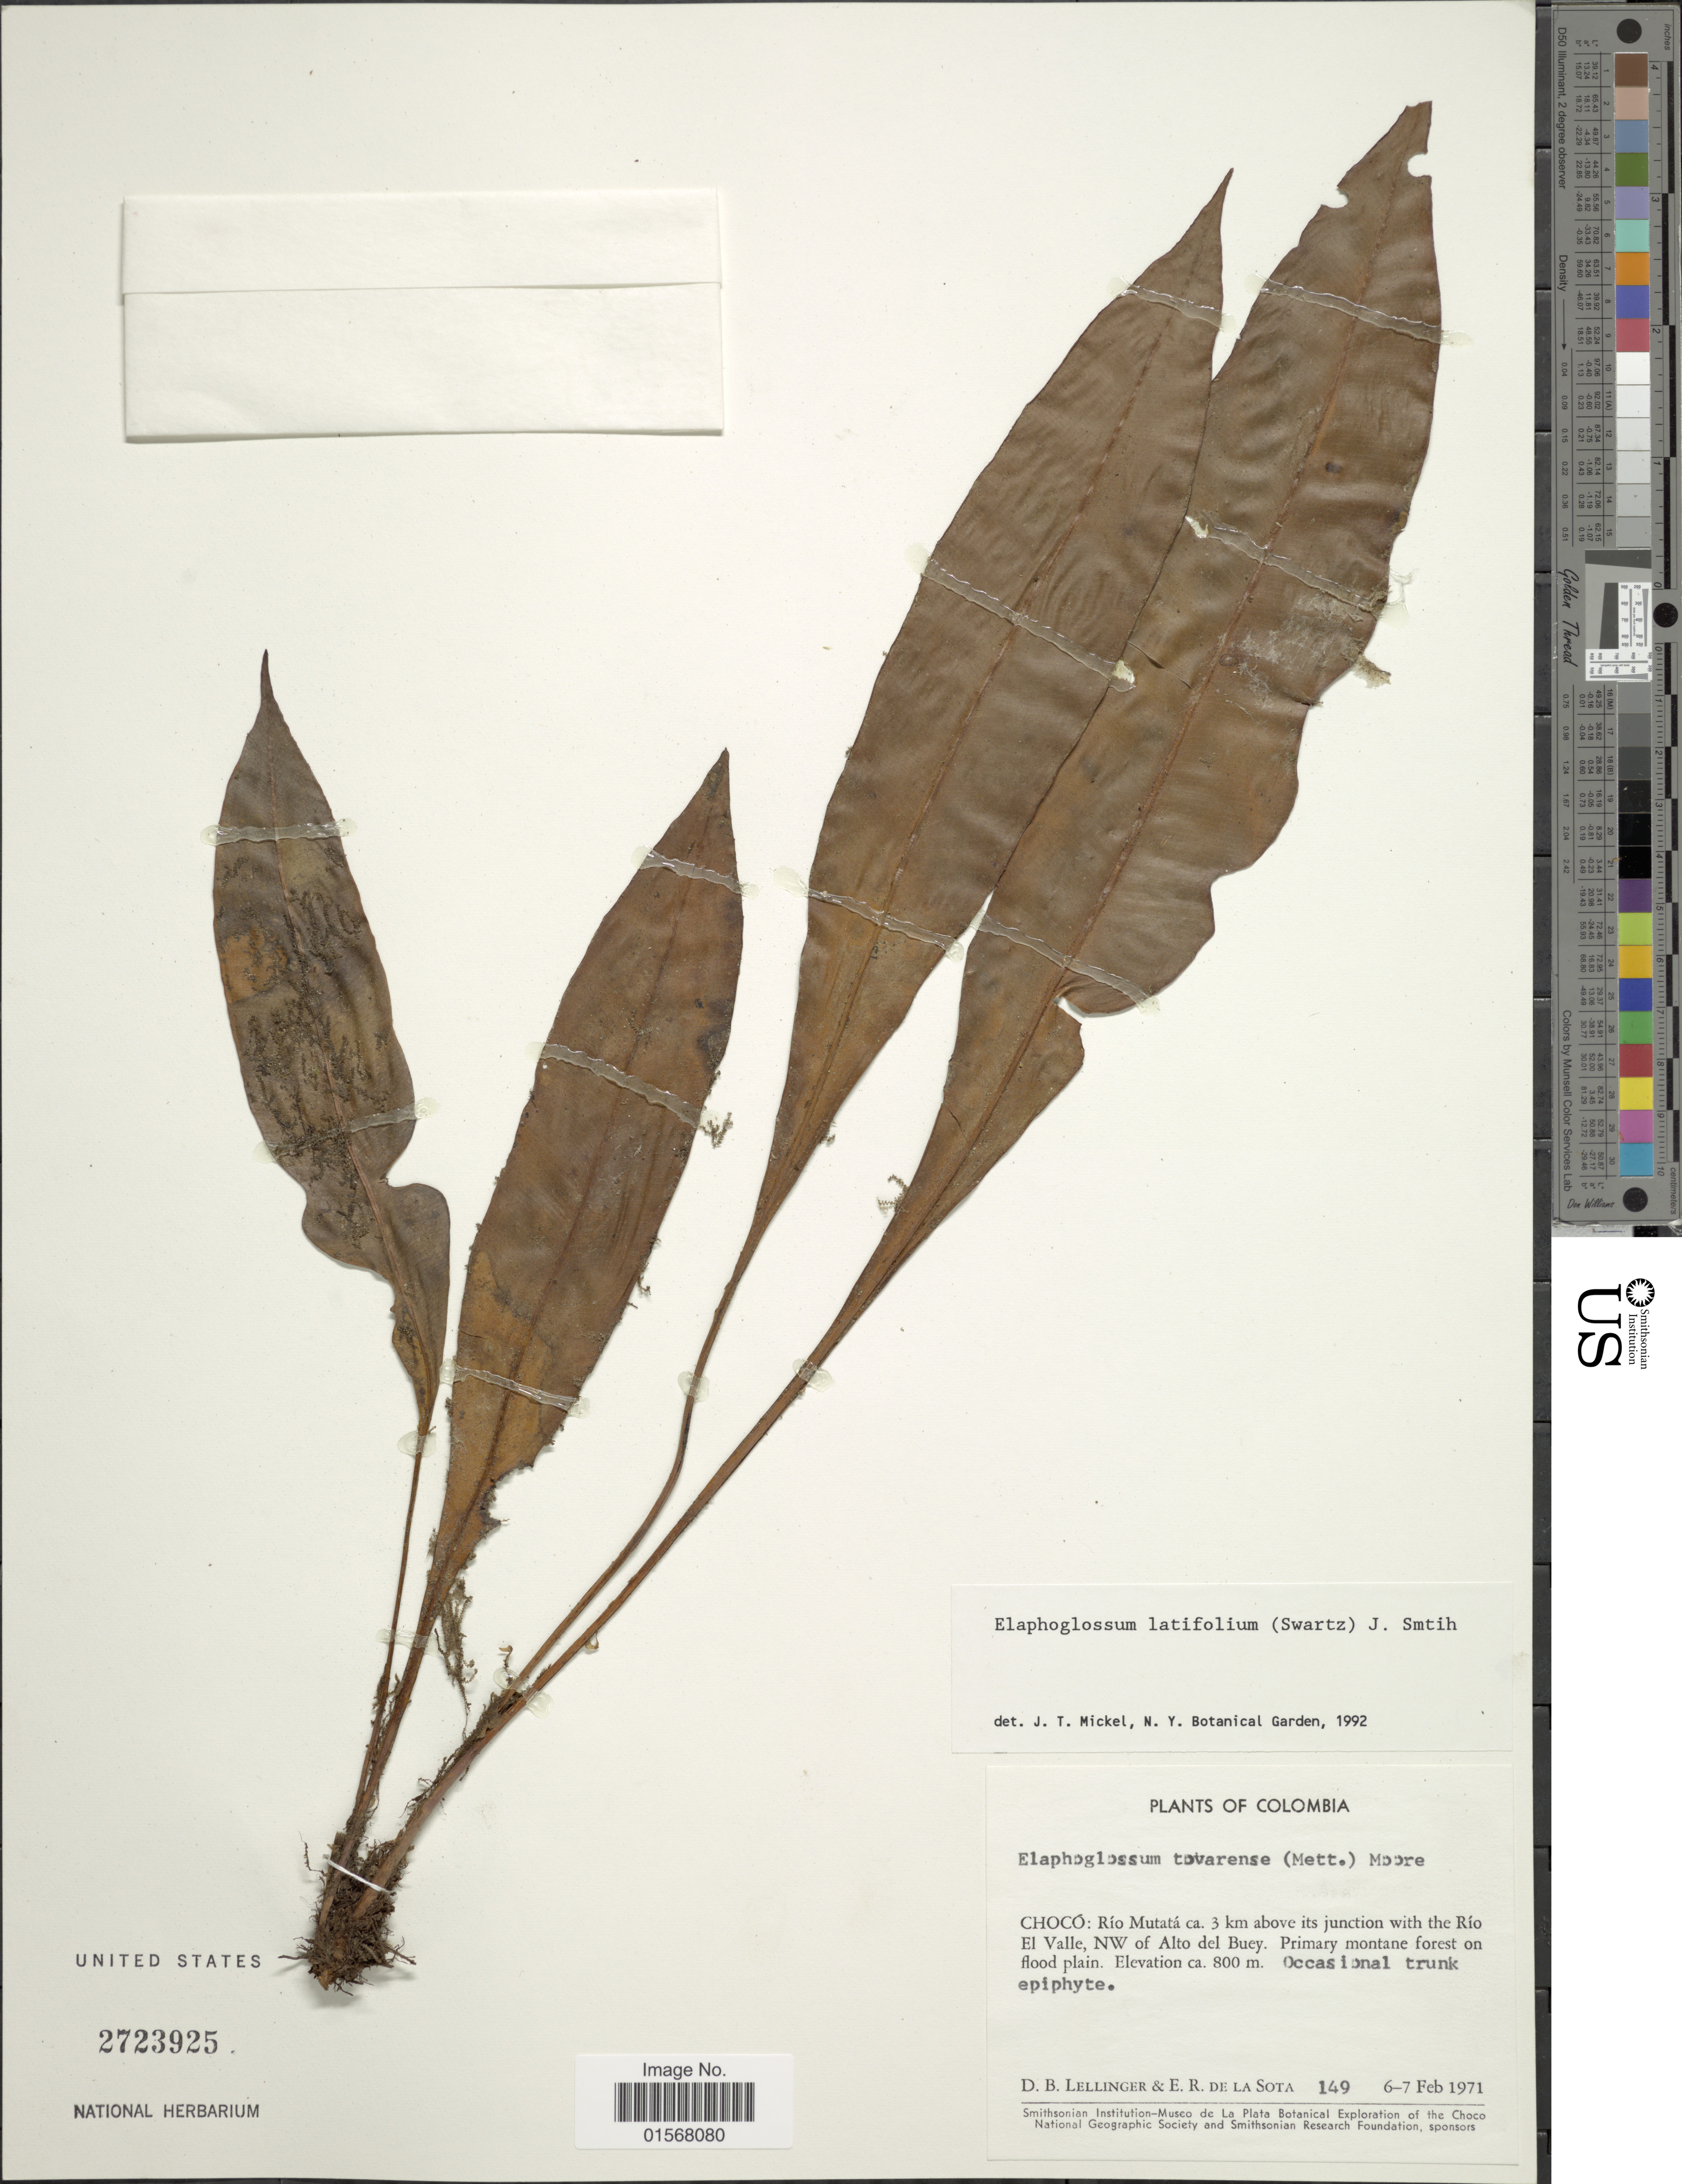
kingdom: Plantae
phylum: Tracheophyta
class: Polypodiopsida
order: Polypodiales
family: Dryopteridaceae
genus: Elaphoglossum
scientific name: Elaphoglossum sp.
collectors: D. B. Lellinger & E. R. de la Sota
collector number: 149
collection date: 1971-02-06/1971-02-07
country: Colombia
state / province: Chocó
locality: Choco: Rio Mutata ca. 3 km above its junction with the Rio El Valle, NW of Alto del Buey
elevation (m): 800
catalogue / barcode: US 2723925